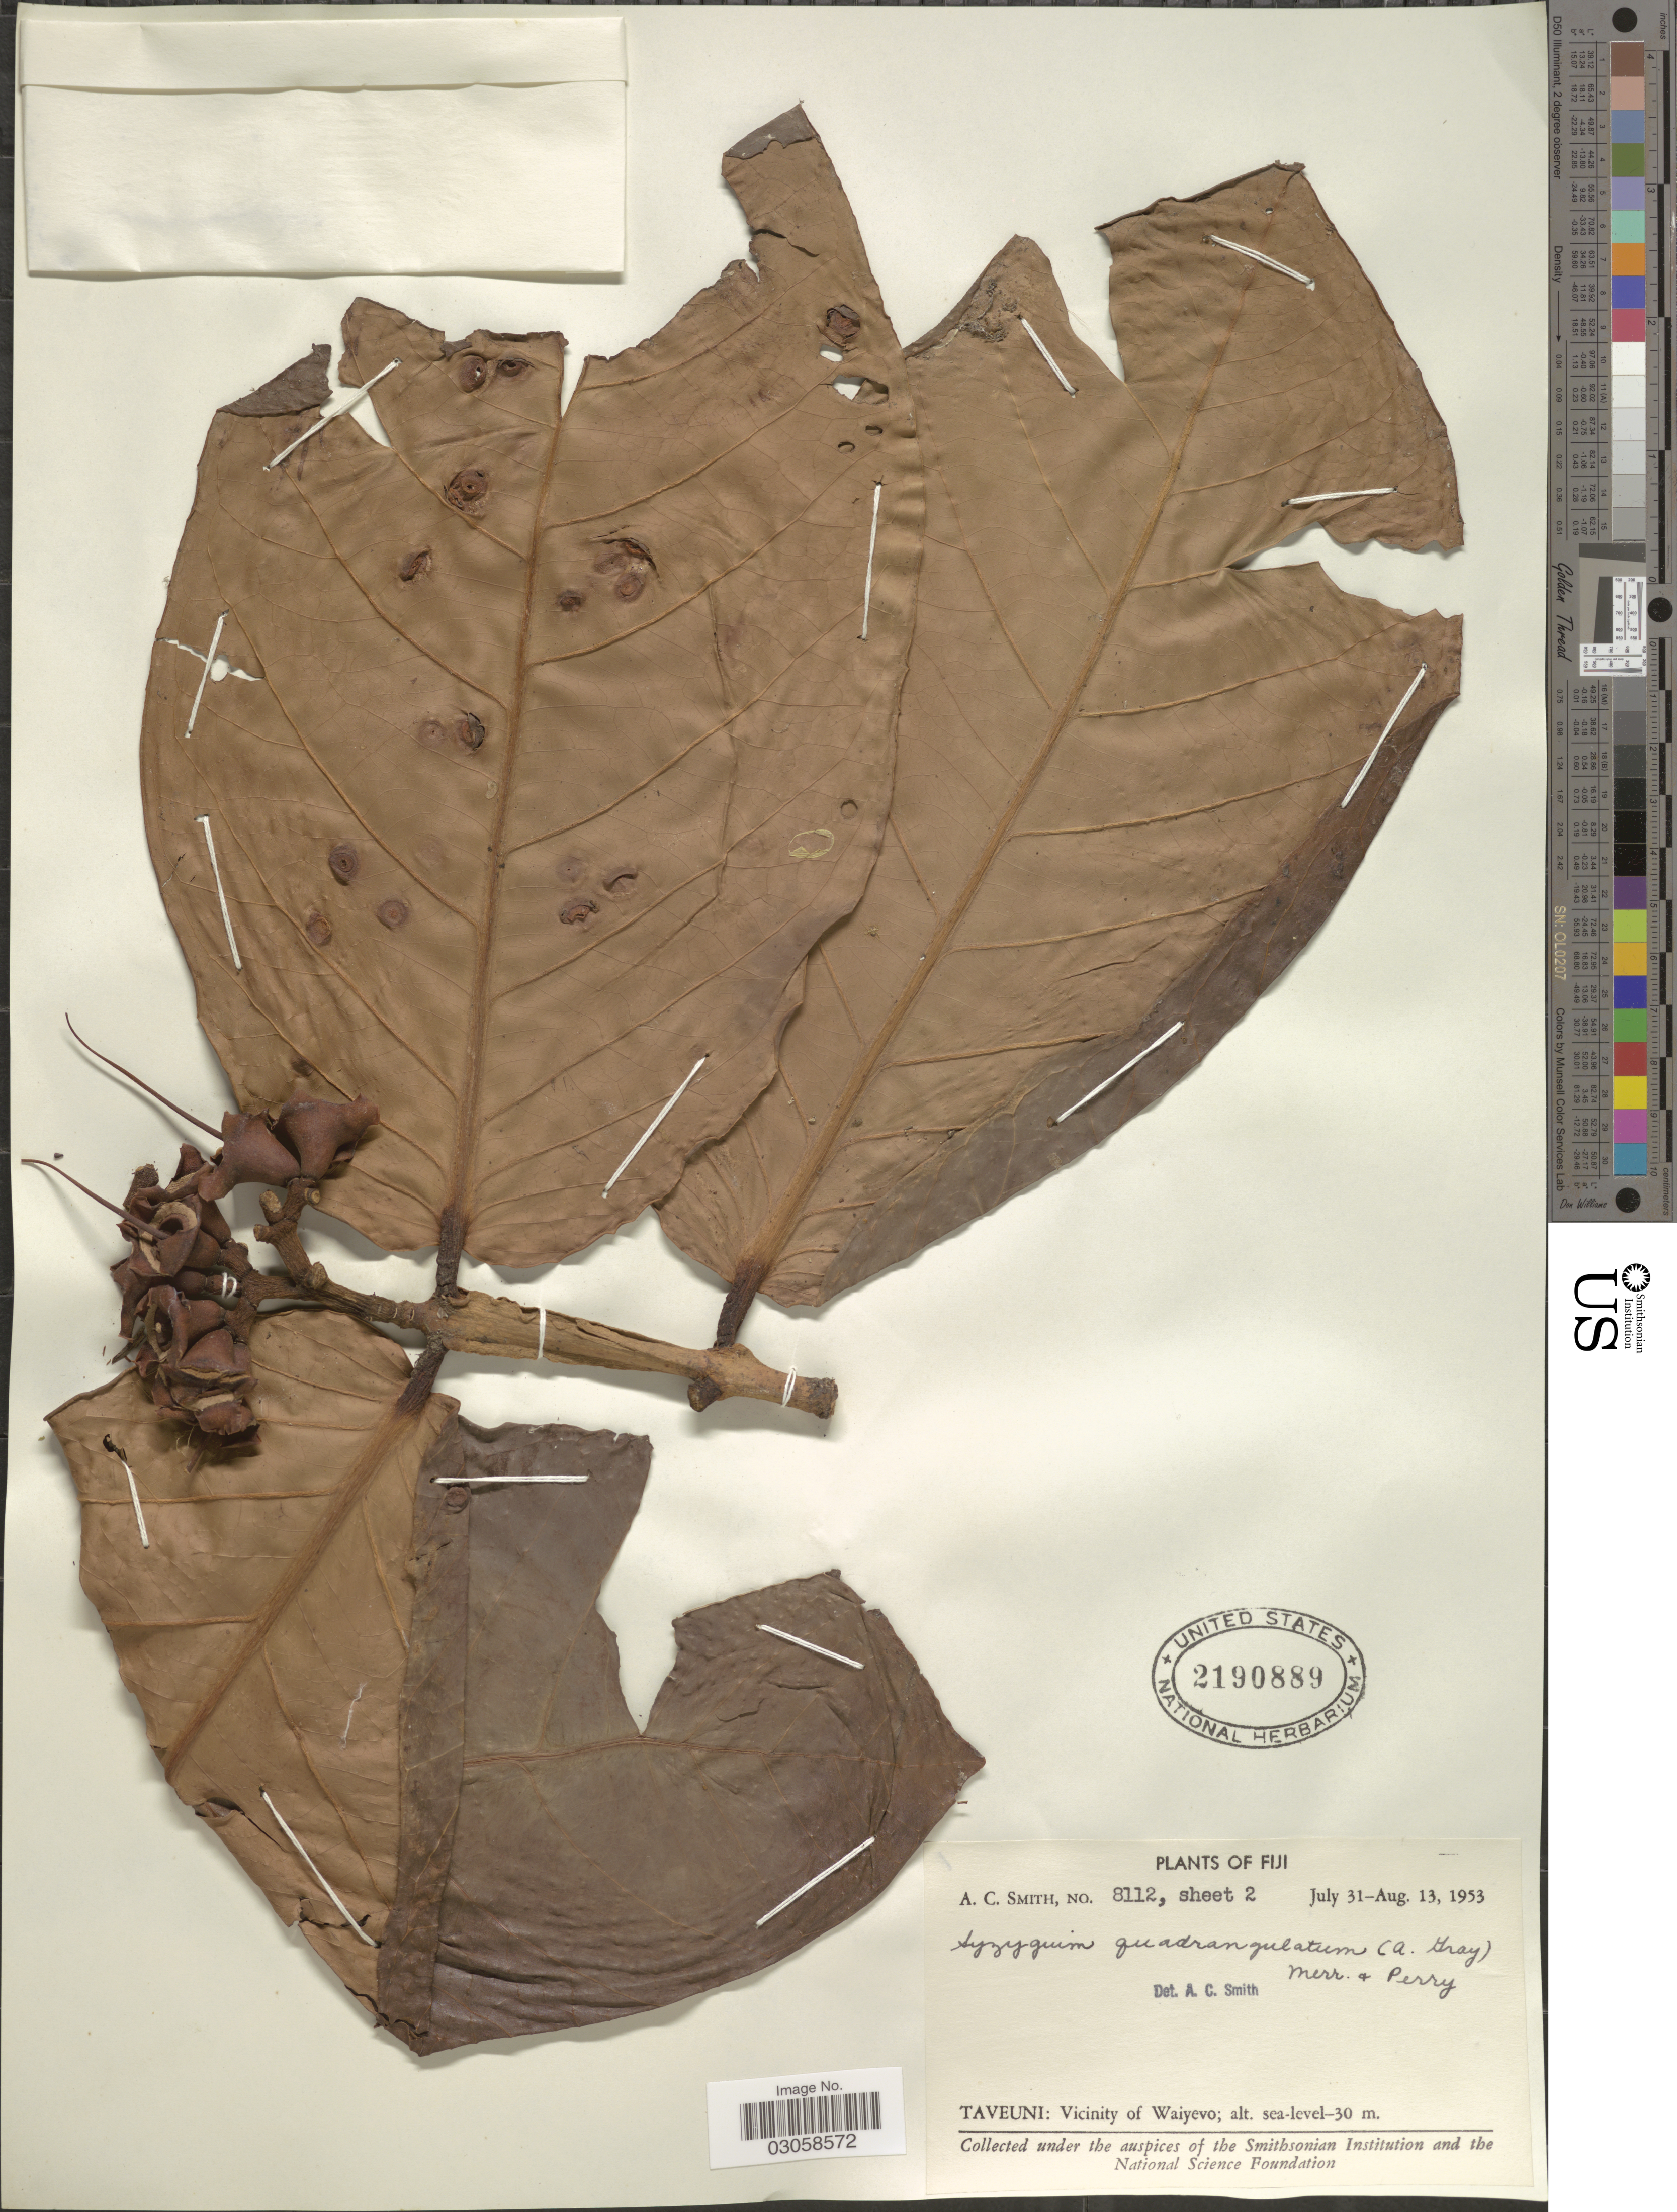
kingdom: Plantae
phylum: Tracheophyta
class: Magnoliopsida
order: Myrtales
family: Myrtaceae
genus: Syzygium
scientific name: Syzygium quadrangulatum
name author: (A. Gray) Merr. & L.M. Perry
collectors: A. C. Smith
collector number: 8112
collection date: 1953-07-31/1953-08-13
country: Fiji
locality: Taveuni: Vicinity of Waiyevo.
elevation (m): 0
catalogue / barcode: US 2190889